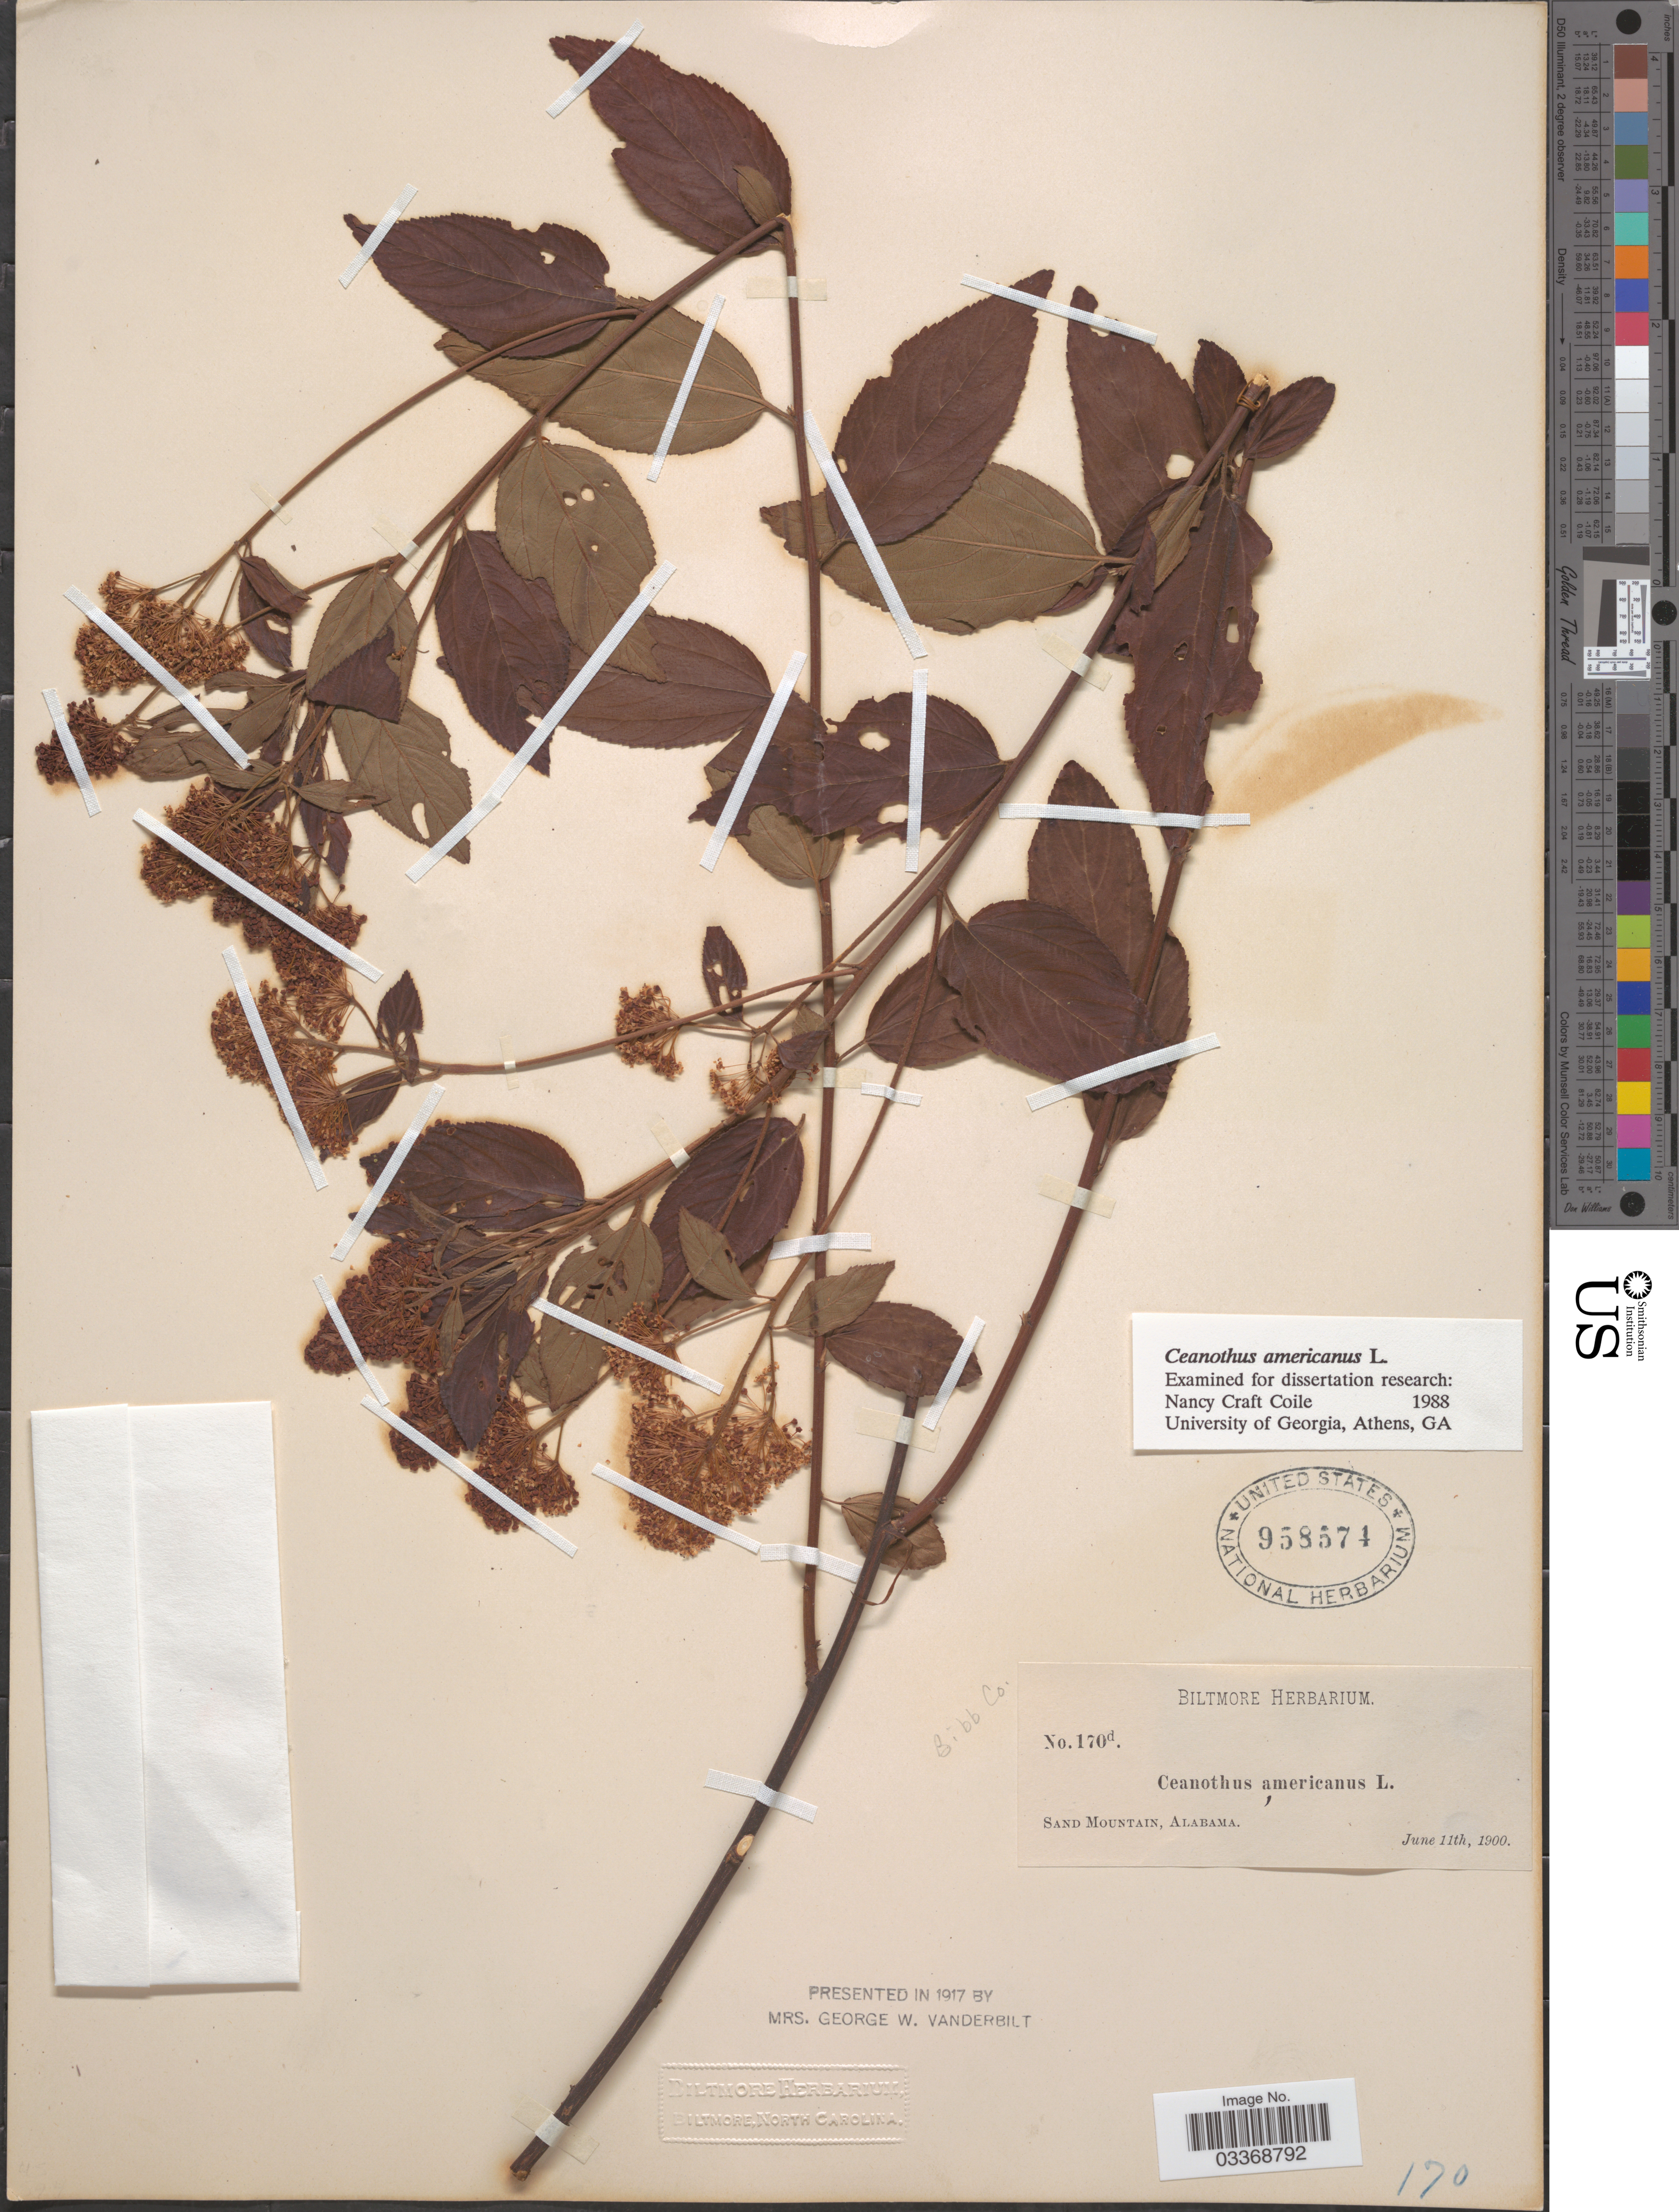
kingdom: Plantae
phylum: Tracheophyta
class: Magnoliopsida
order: Rosales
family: Rhamnaceae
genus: Ceanothus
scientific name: Ceanothus americanus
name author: L.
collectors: ex herb. Biltmore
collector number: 170d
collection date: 1900-06-11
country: United States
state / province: Alabama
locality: Sand Mountain, Bibb Co.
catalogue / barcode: US 958574